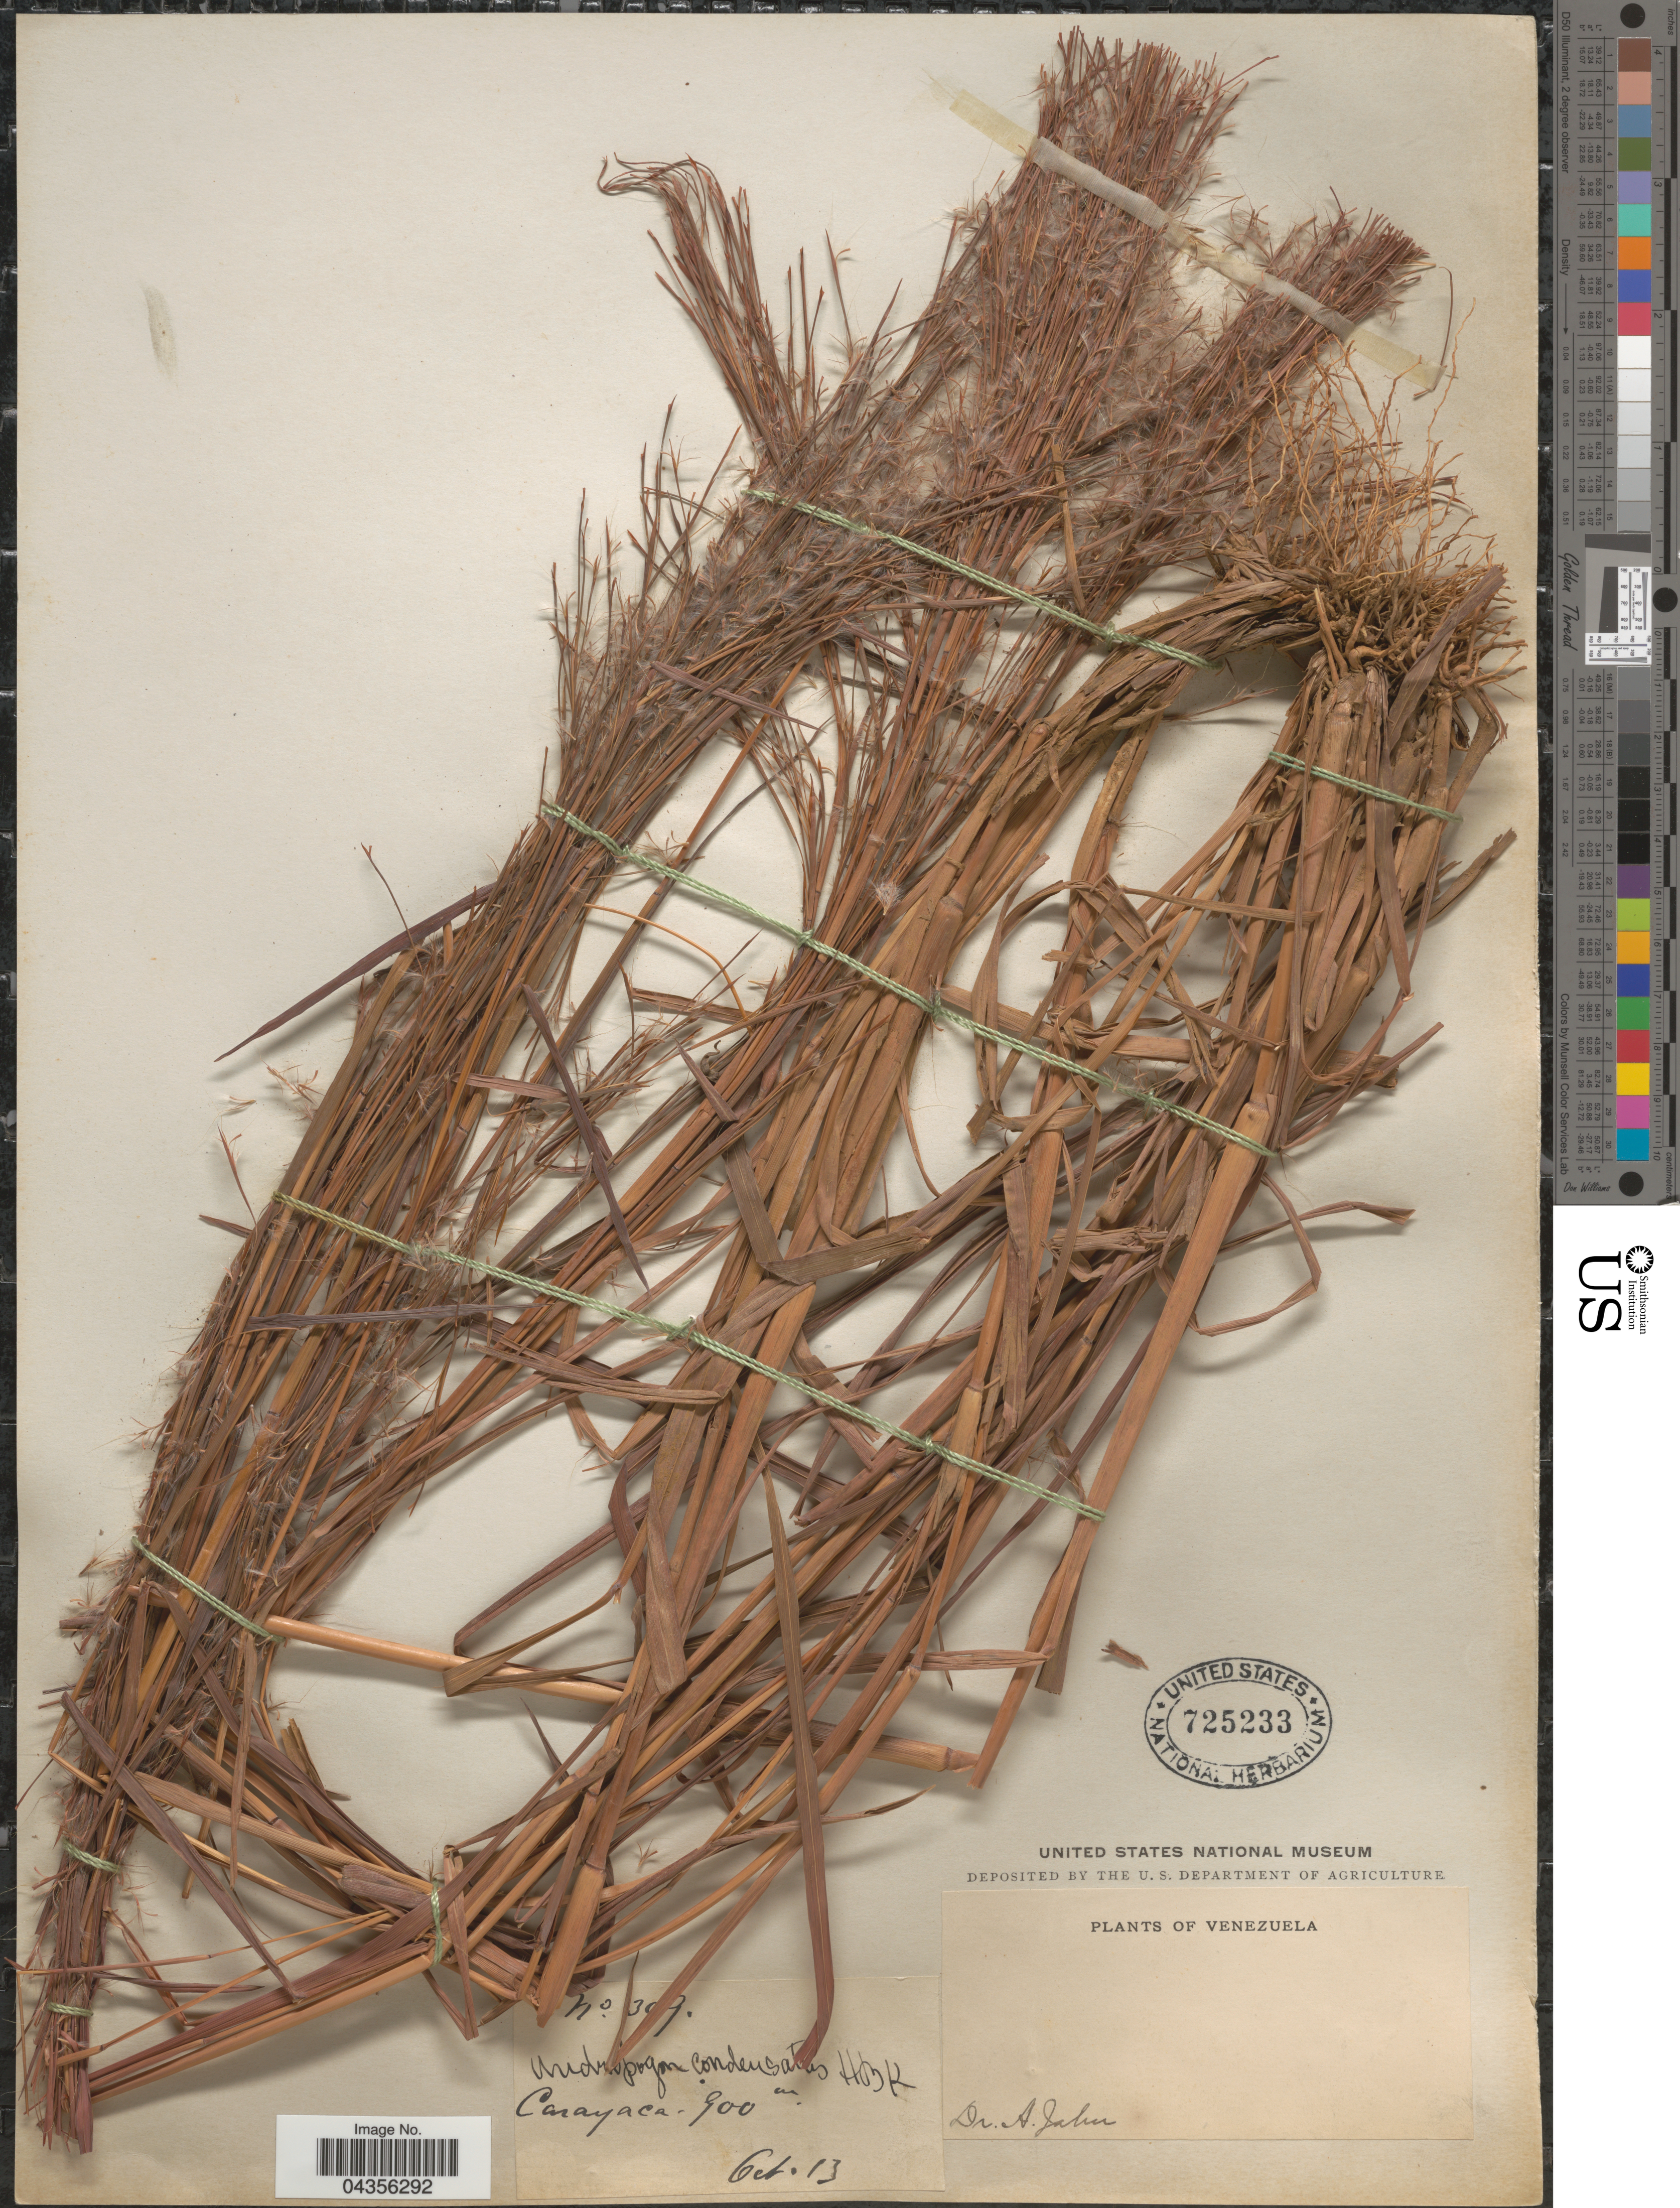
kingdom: Plantae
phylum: Tracheophyta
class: Liliopsida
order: Poales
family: Poaceae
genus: Schizachyrium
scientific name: Schizachyrium condensatum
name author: (Kunth) Nees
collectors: A. Jahn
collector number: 307*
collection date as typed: Transcribed d/m/y: /10/13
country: Venezuela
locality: Carayaca.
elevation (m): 900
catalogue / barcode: US 725233